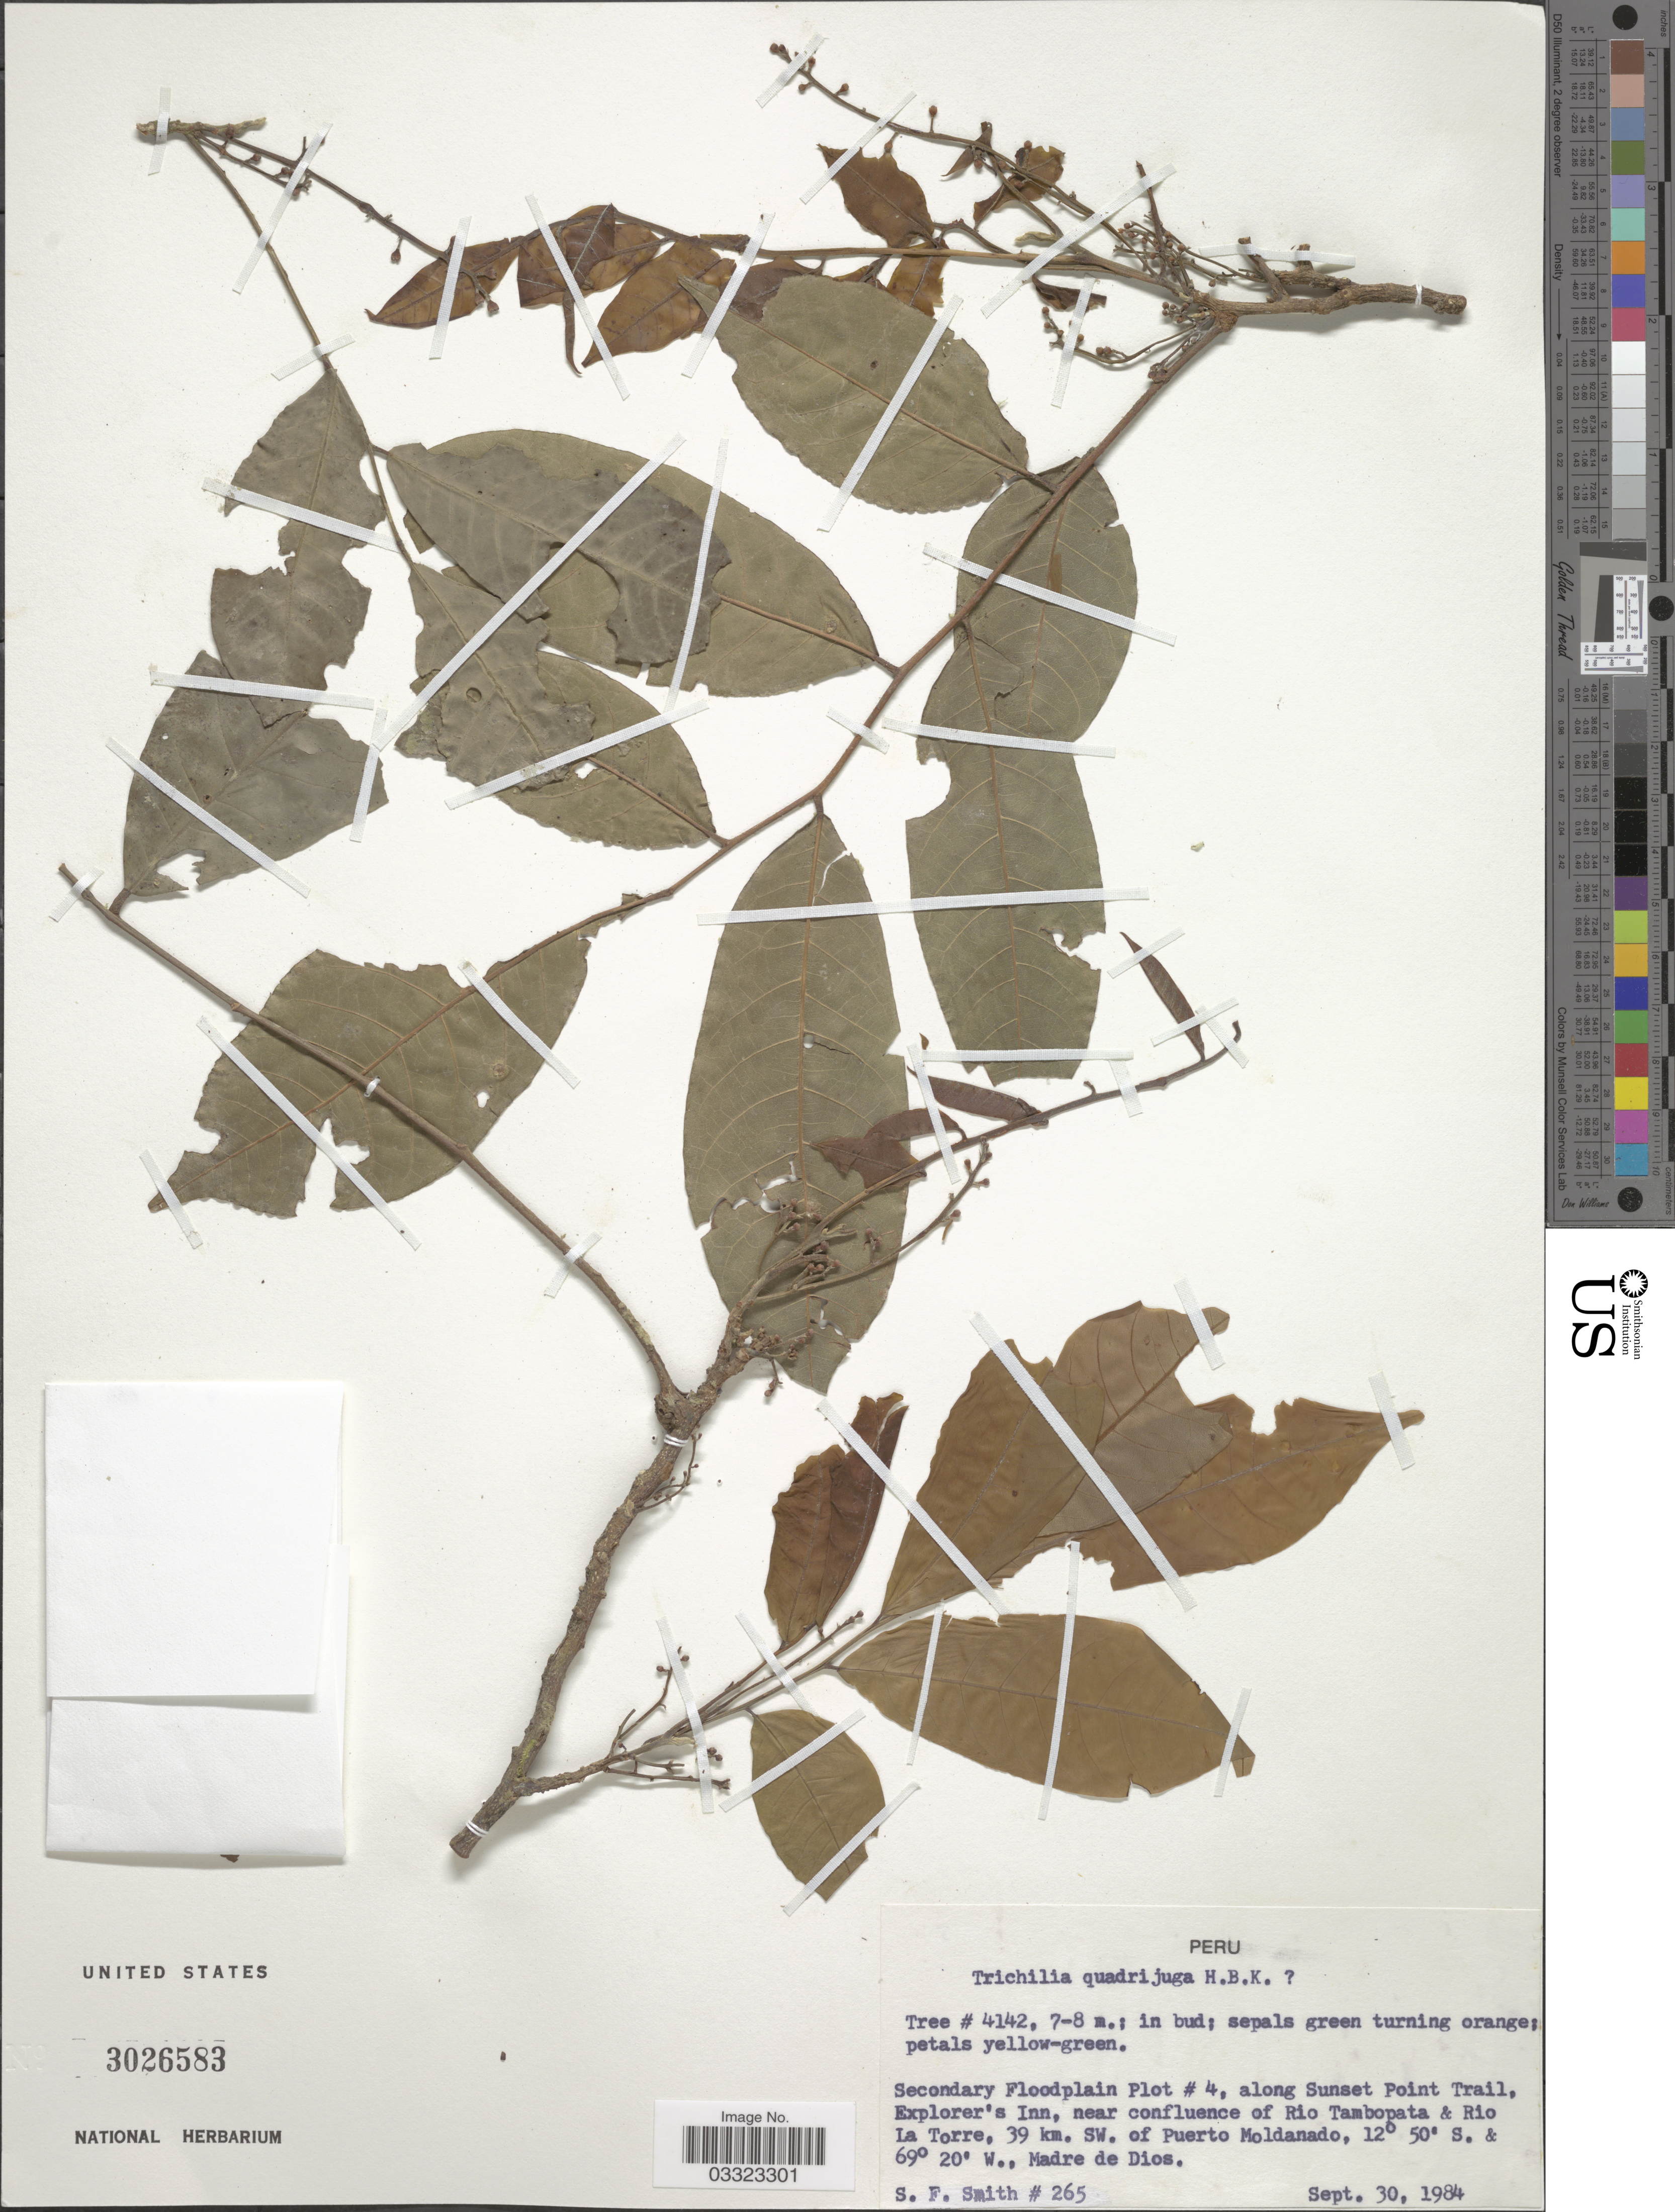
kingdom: Plantae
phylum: Tracheophyta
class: Magnoliopsida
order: Sapindales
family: Meliaceae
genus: Trichilia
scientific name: Trichilia quadrijuga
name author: Kunth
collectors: S.F. Smith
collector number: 265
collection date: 1984-09-30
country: Peru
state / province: Madre de Dios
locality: Secondary Floodplain Plot #4, along Sunset Point Trail, Explorer's Inn, near confluence of Rio Tambopata & Rio La Torre, 39 km. SW. of Puerto Moldanado.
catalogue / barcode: US 3026583